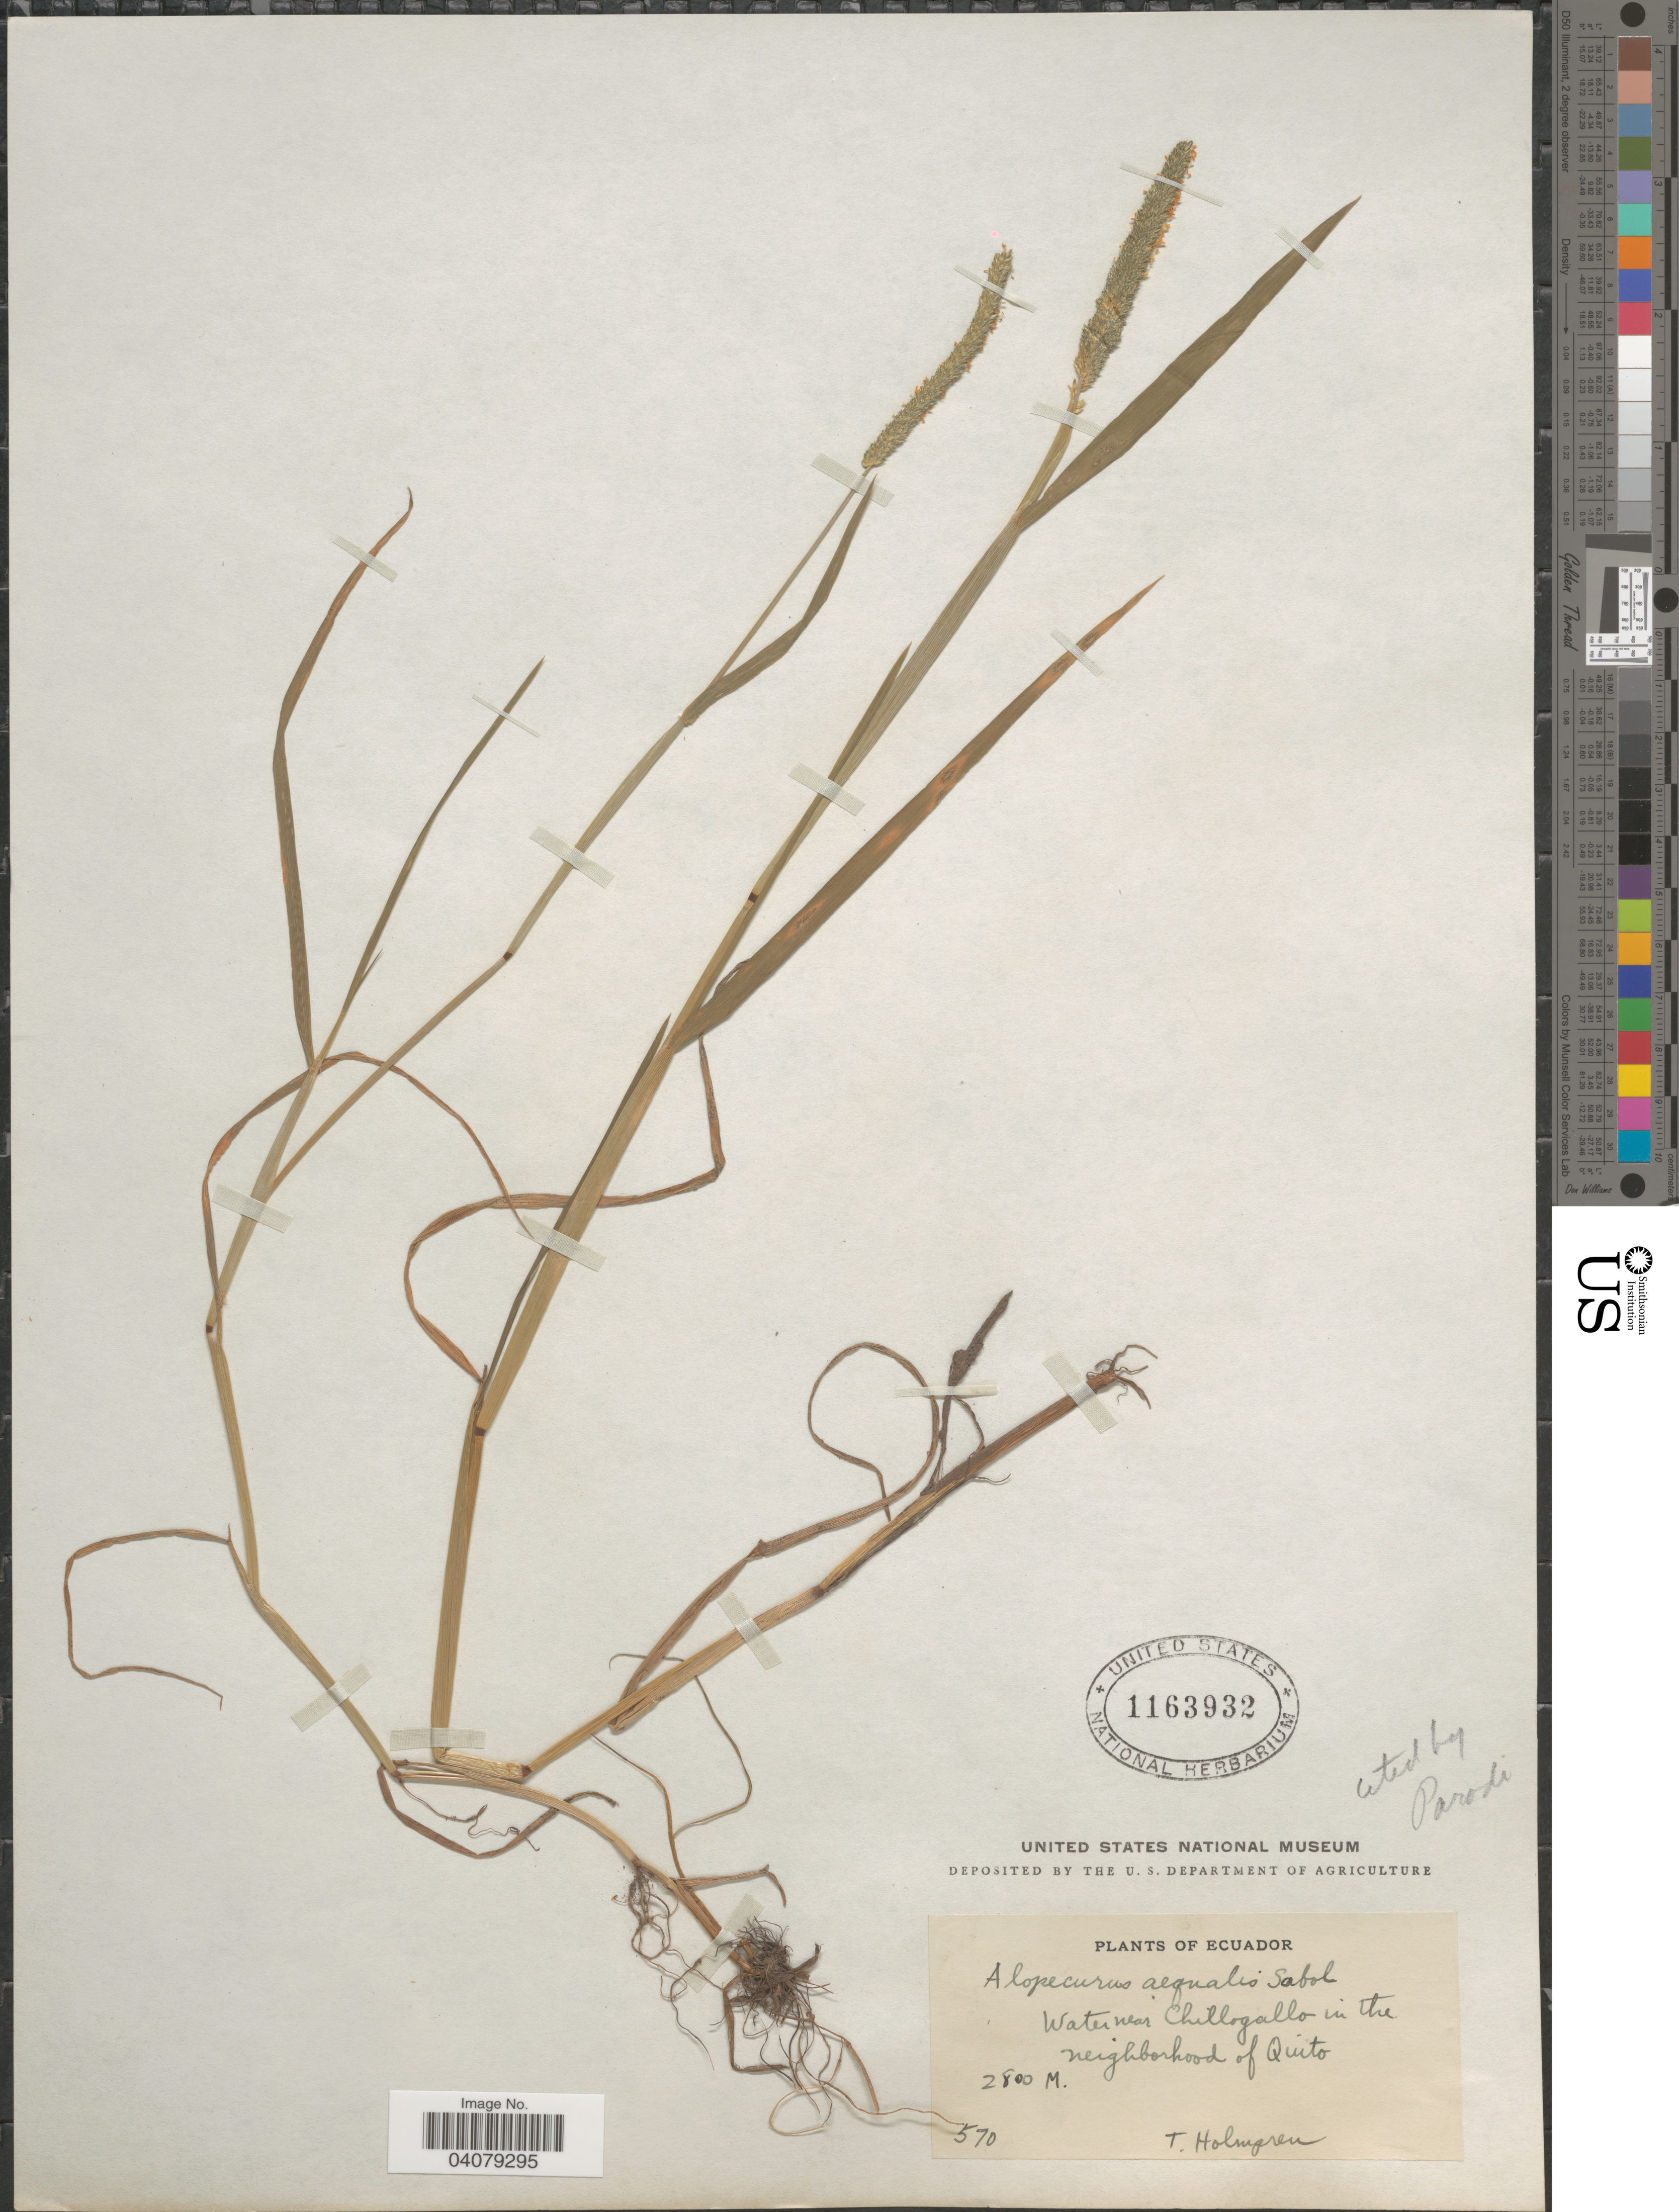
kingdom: Plantae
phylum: Tracheophyta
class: Liliopsida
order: Poales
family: Poaceae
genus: Alopecurus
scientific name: Alopecurus aequalis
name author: Sobol.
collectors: T. Holmgren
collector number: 570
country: Ecuador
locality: Water near Chillogallo in the neighborhood of Quito.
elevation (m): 2800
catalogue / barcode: US 1163932